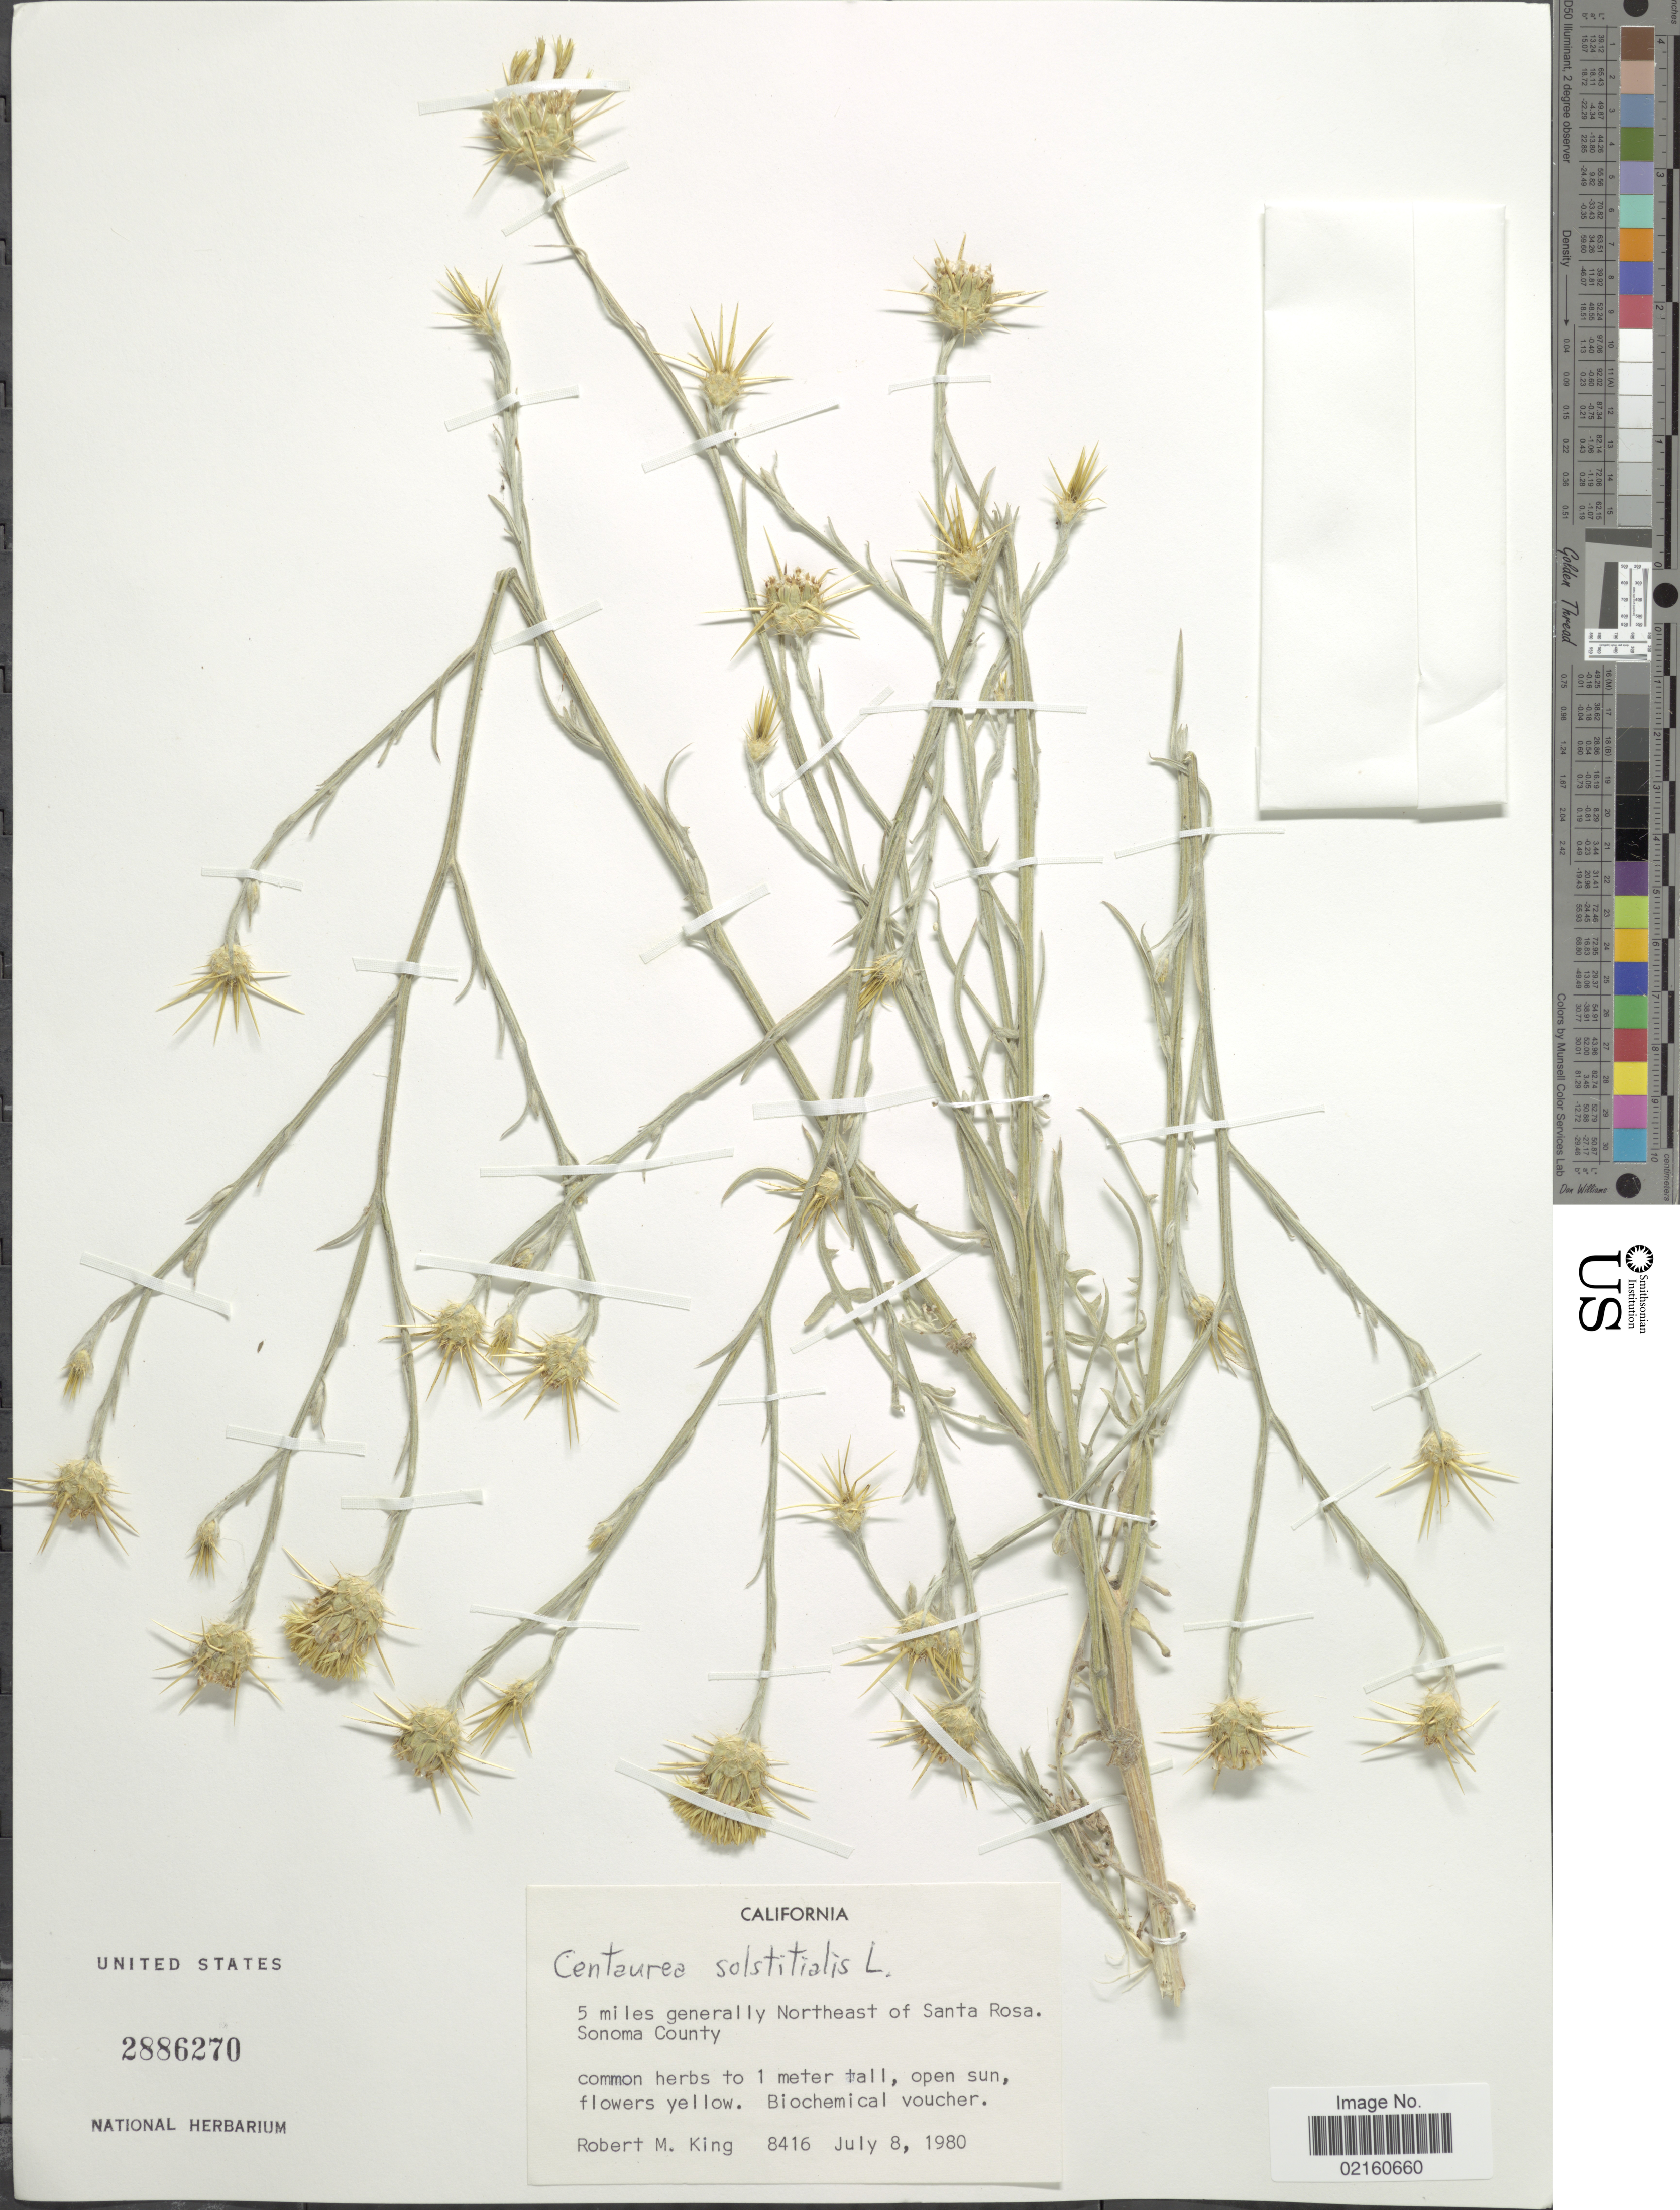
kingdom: Plantae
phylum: Tracheophyta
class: Magnoliopsida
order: Asterales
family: Asteraceae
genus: Centaurea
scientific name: Centaurea solstitialis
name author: L.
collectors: R. M. King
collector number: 8416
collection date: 1980-07-08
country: United States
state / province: California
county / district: Sonoma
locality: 5 miles generally Northeast of Santa Rosa, Sonoma County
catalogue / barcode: US 2886270